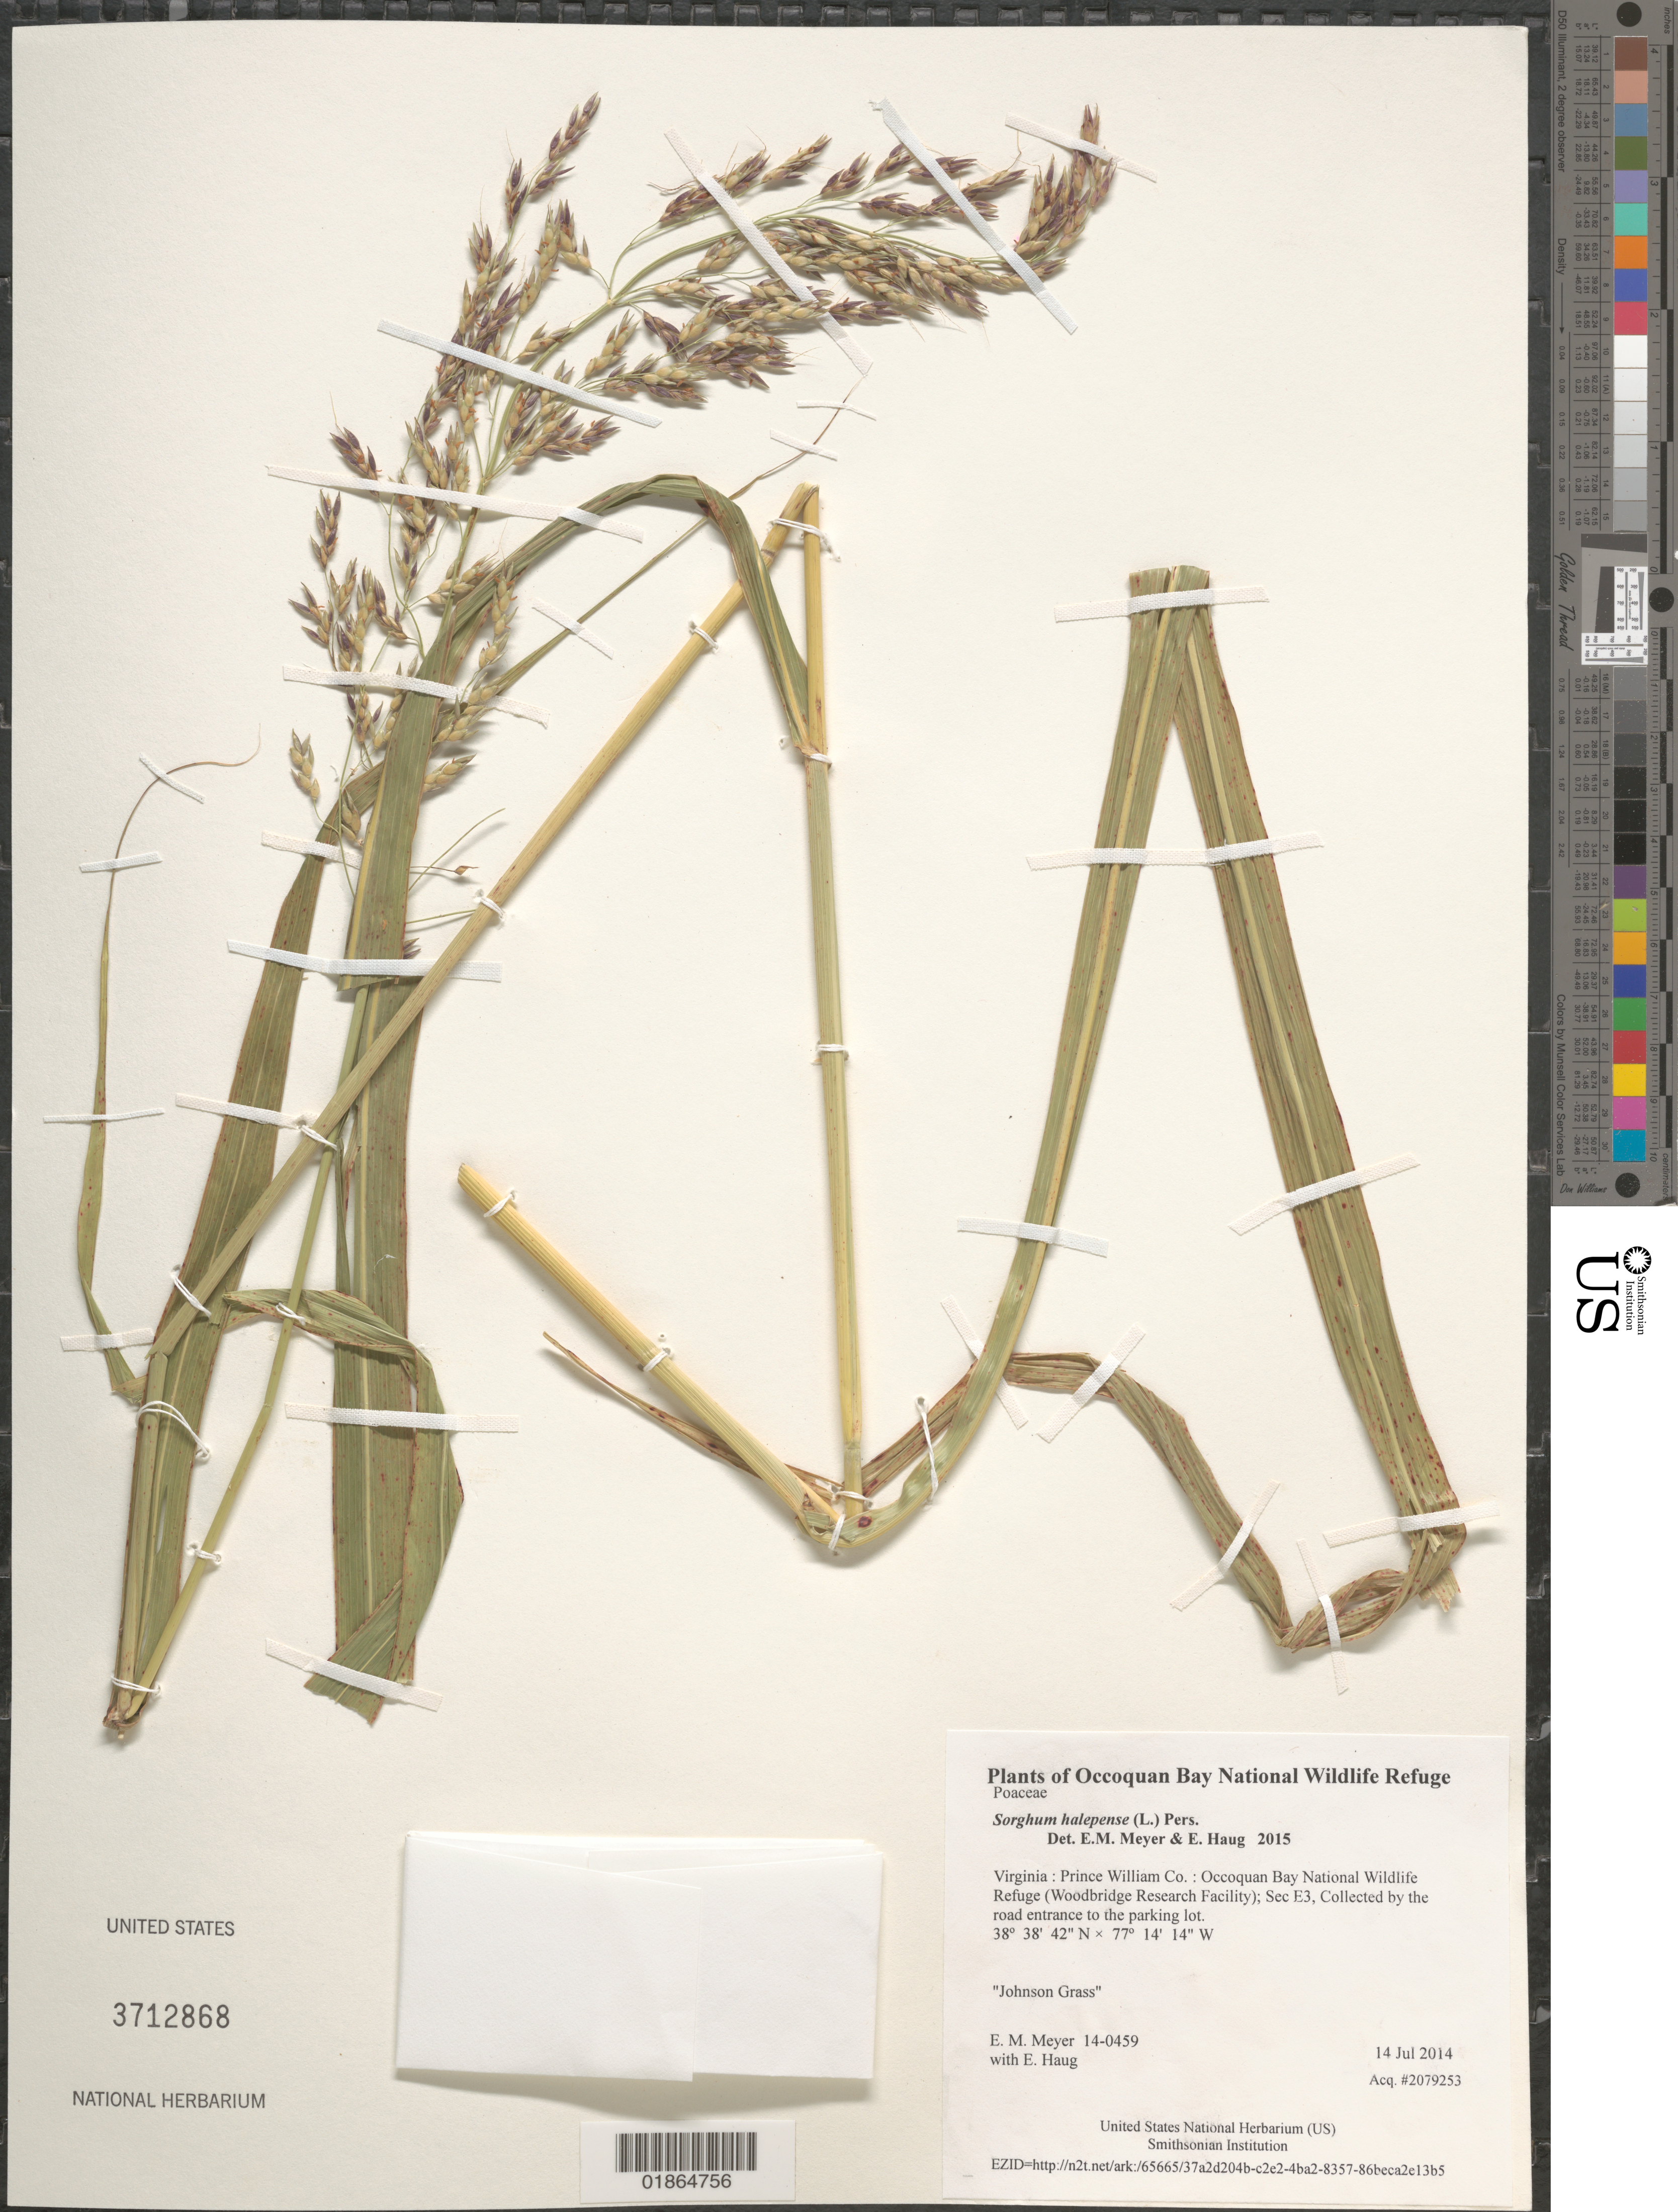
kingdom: Plantae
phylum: Tracheophyta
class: Liliopsida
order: Poales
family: Poaceae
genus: Sorghum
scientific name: Sorghum halepense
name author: (L.) Pers.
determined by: Meyer, E. M.; Haug, E.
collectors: E. M. Meyer & E. Haug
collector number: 14-0459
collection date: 2014-07-14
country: United States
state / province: Virginia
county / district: Prince William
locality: Occoquan Bay National Wildlife Refuge (Woodbridge Research Facility); Sec E3, Collected by the road entrance to the parking lot.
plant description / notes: Johnson Grass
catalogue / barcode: US 3712868